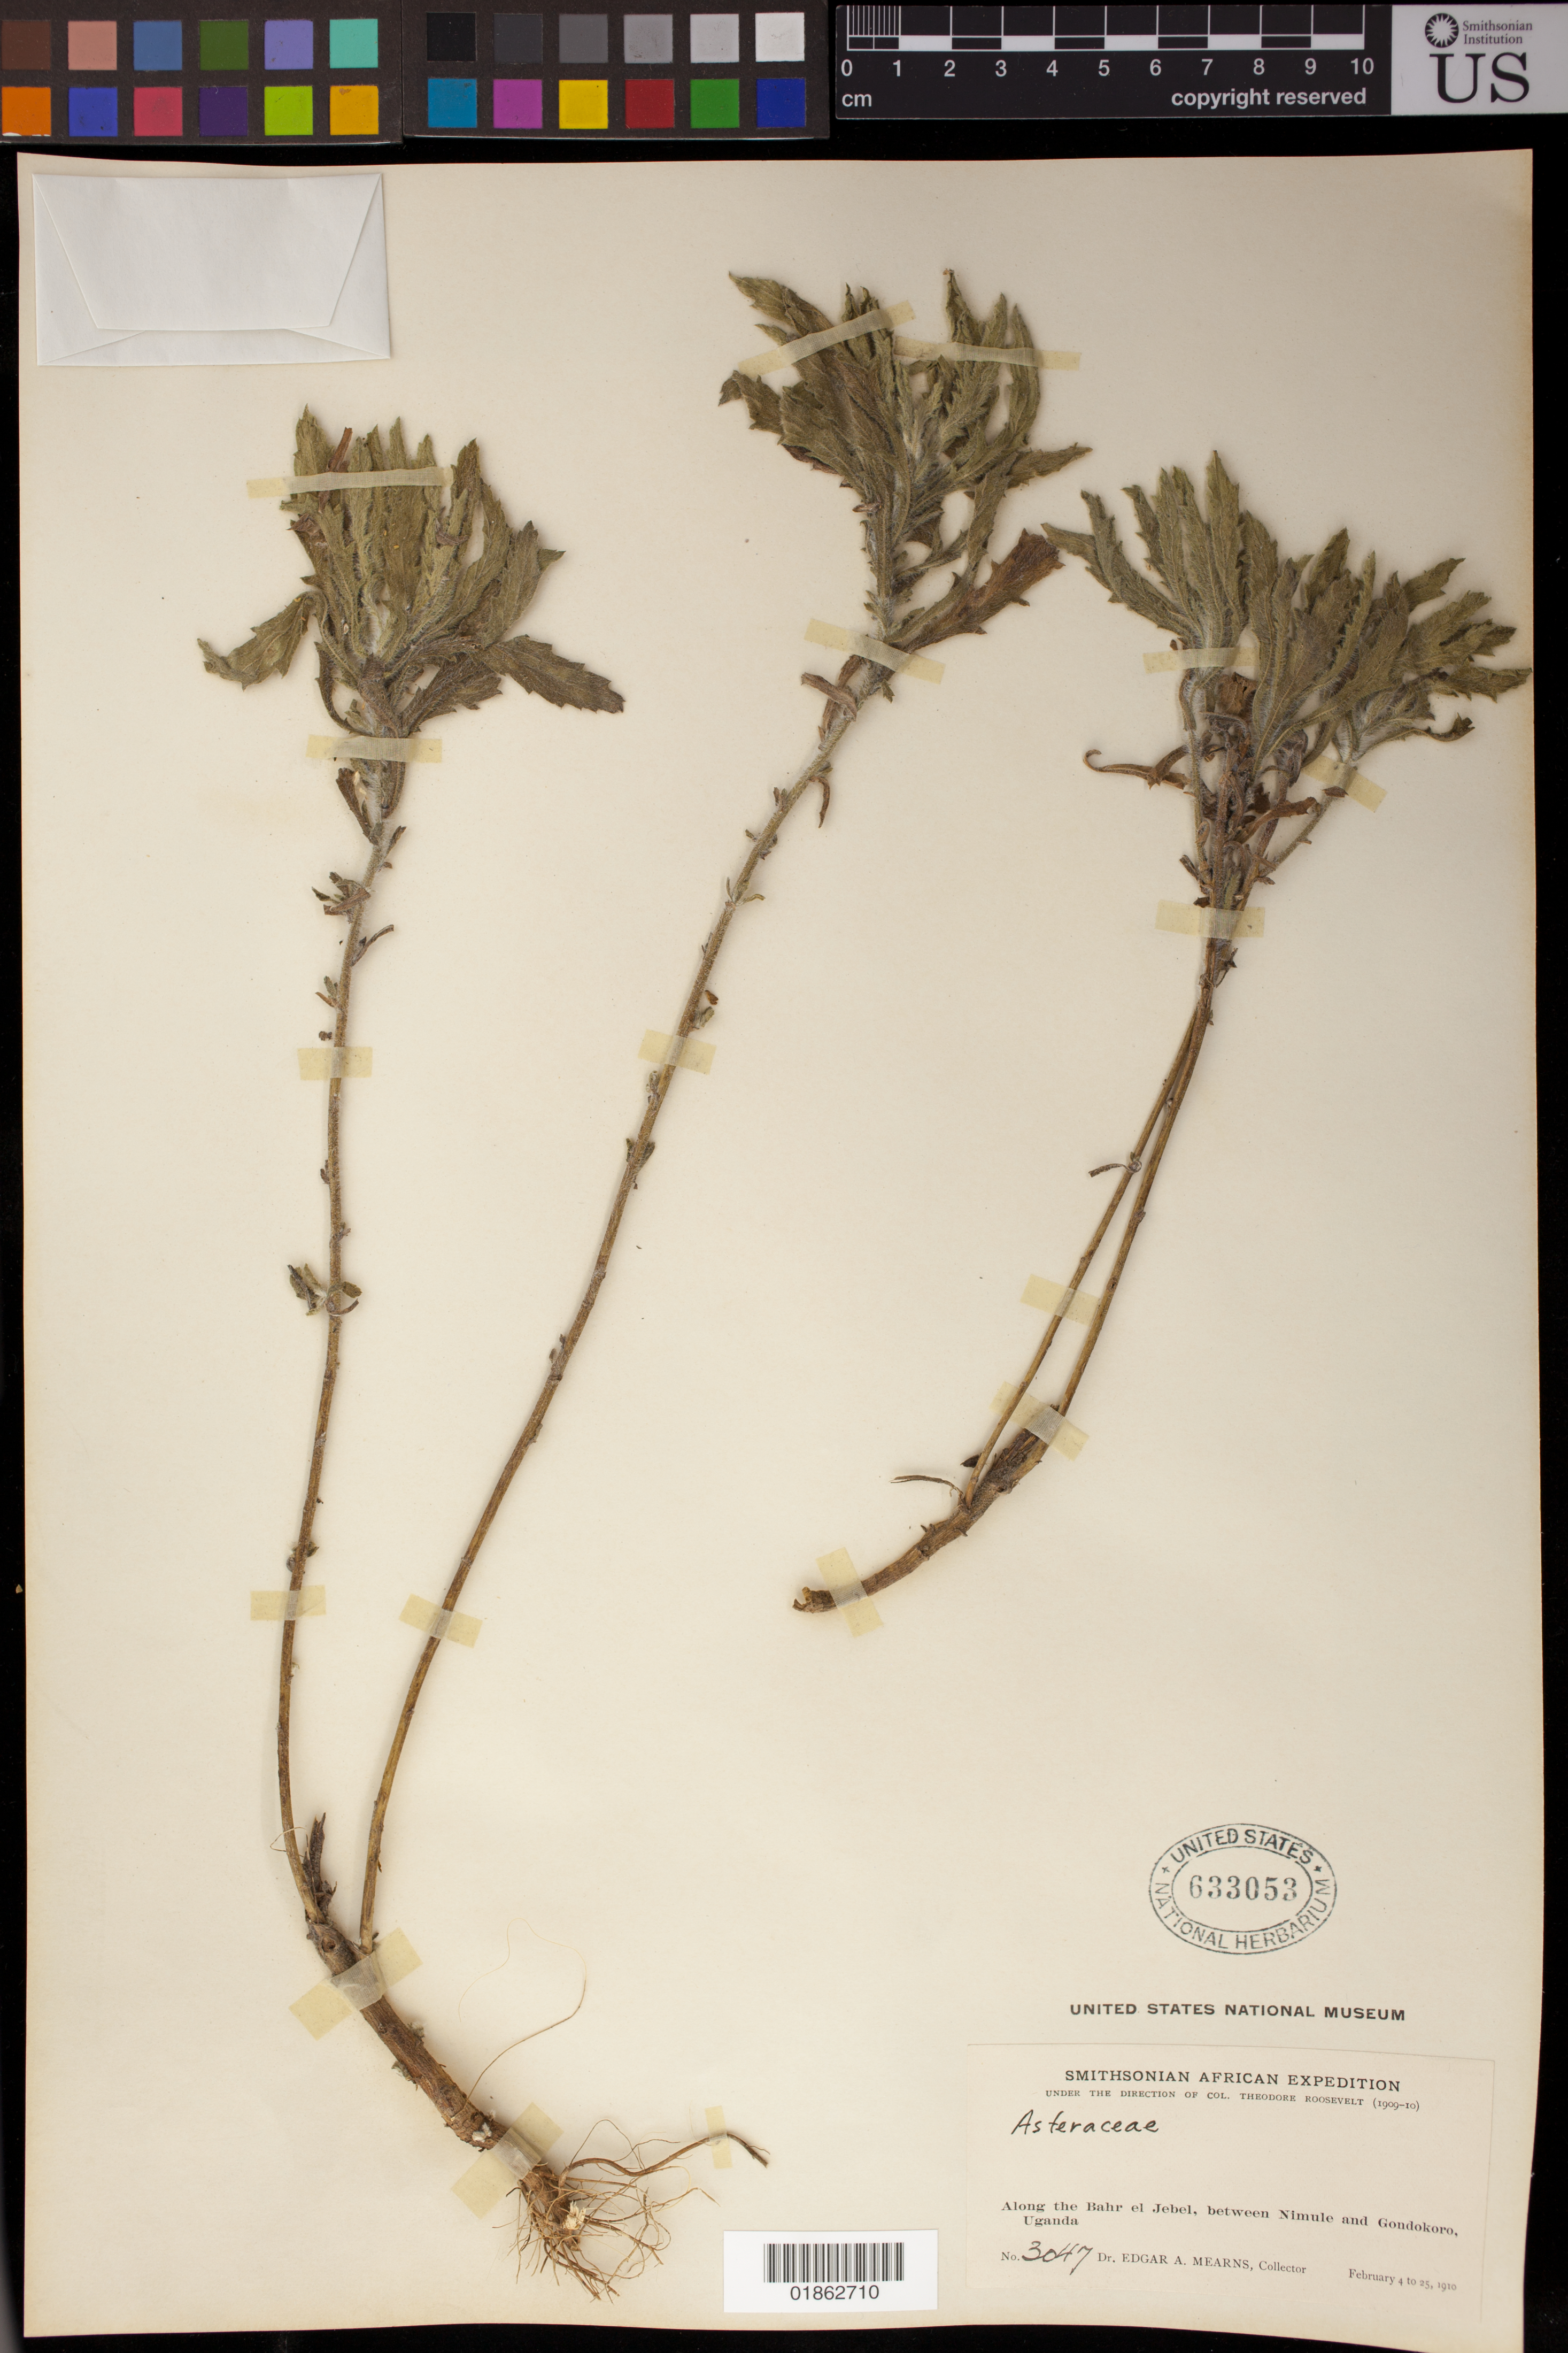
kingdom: Plantae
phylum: Tracheophyta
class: Magnoliopsida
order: Asterales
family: Asteraceae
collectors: E. A. Mearns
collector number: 3047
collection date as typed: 04 Feb 1910 to 25 Feb 1910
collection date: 1910-02-04/1910-02-25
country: Sudan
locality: Along the Bahr el Jebel, between Nimule and Gondokoro, Uganda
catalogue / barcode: US 633053